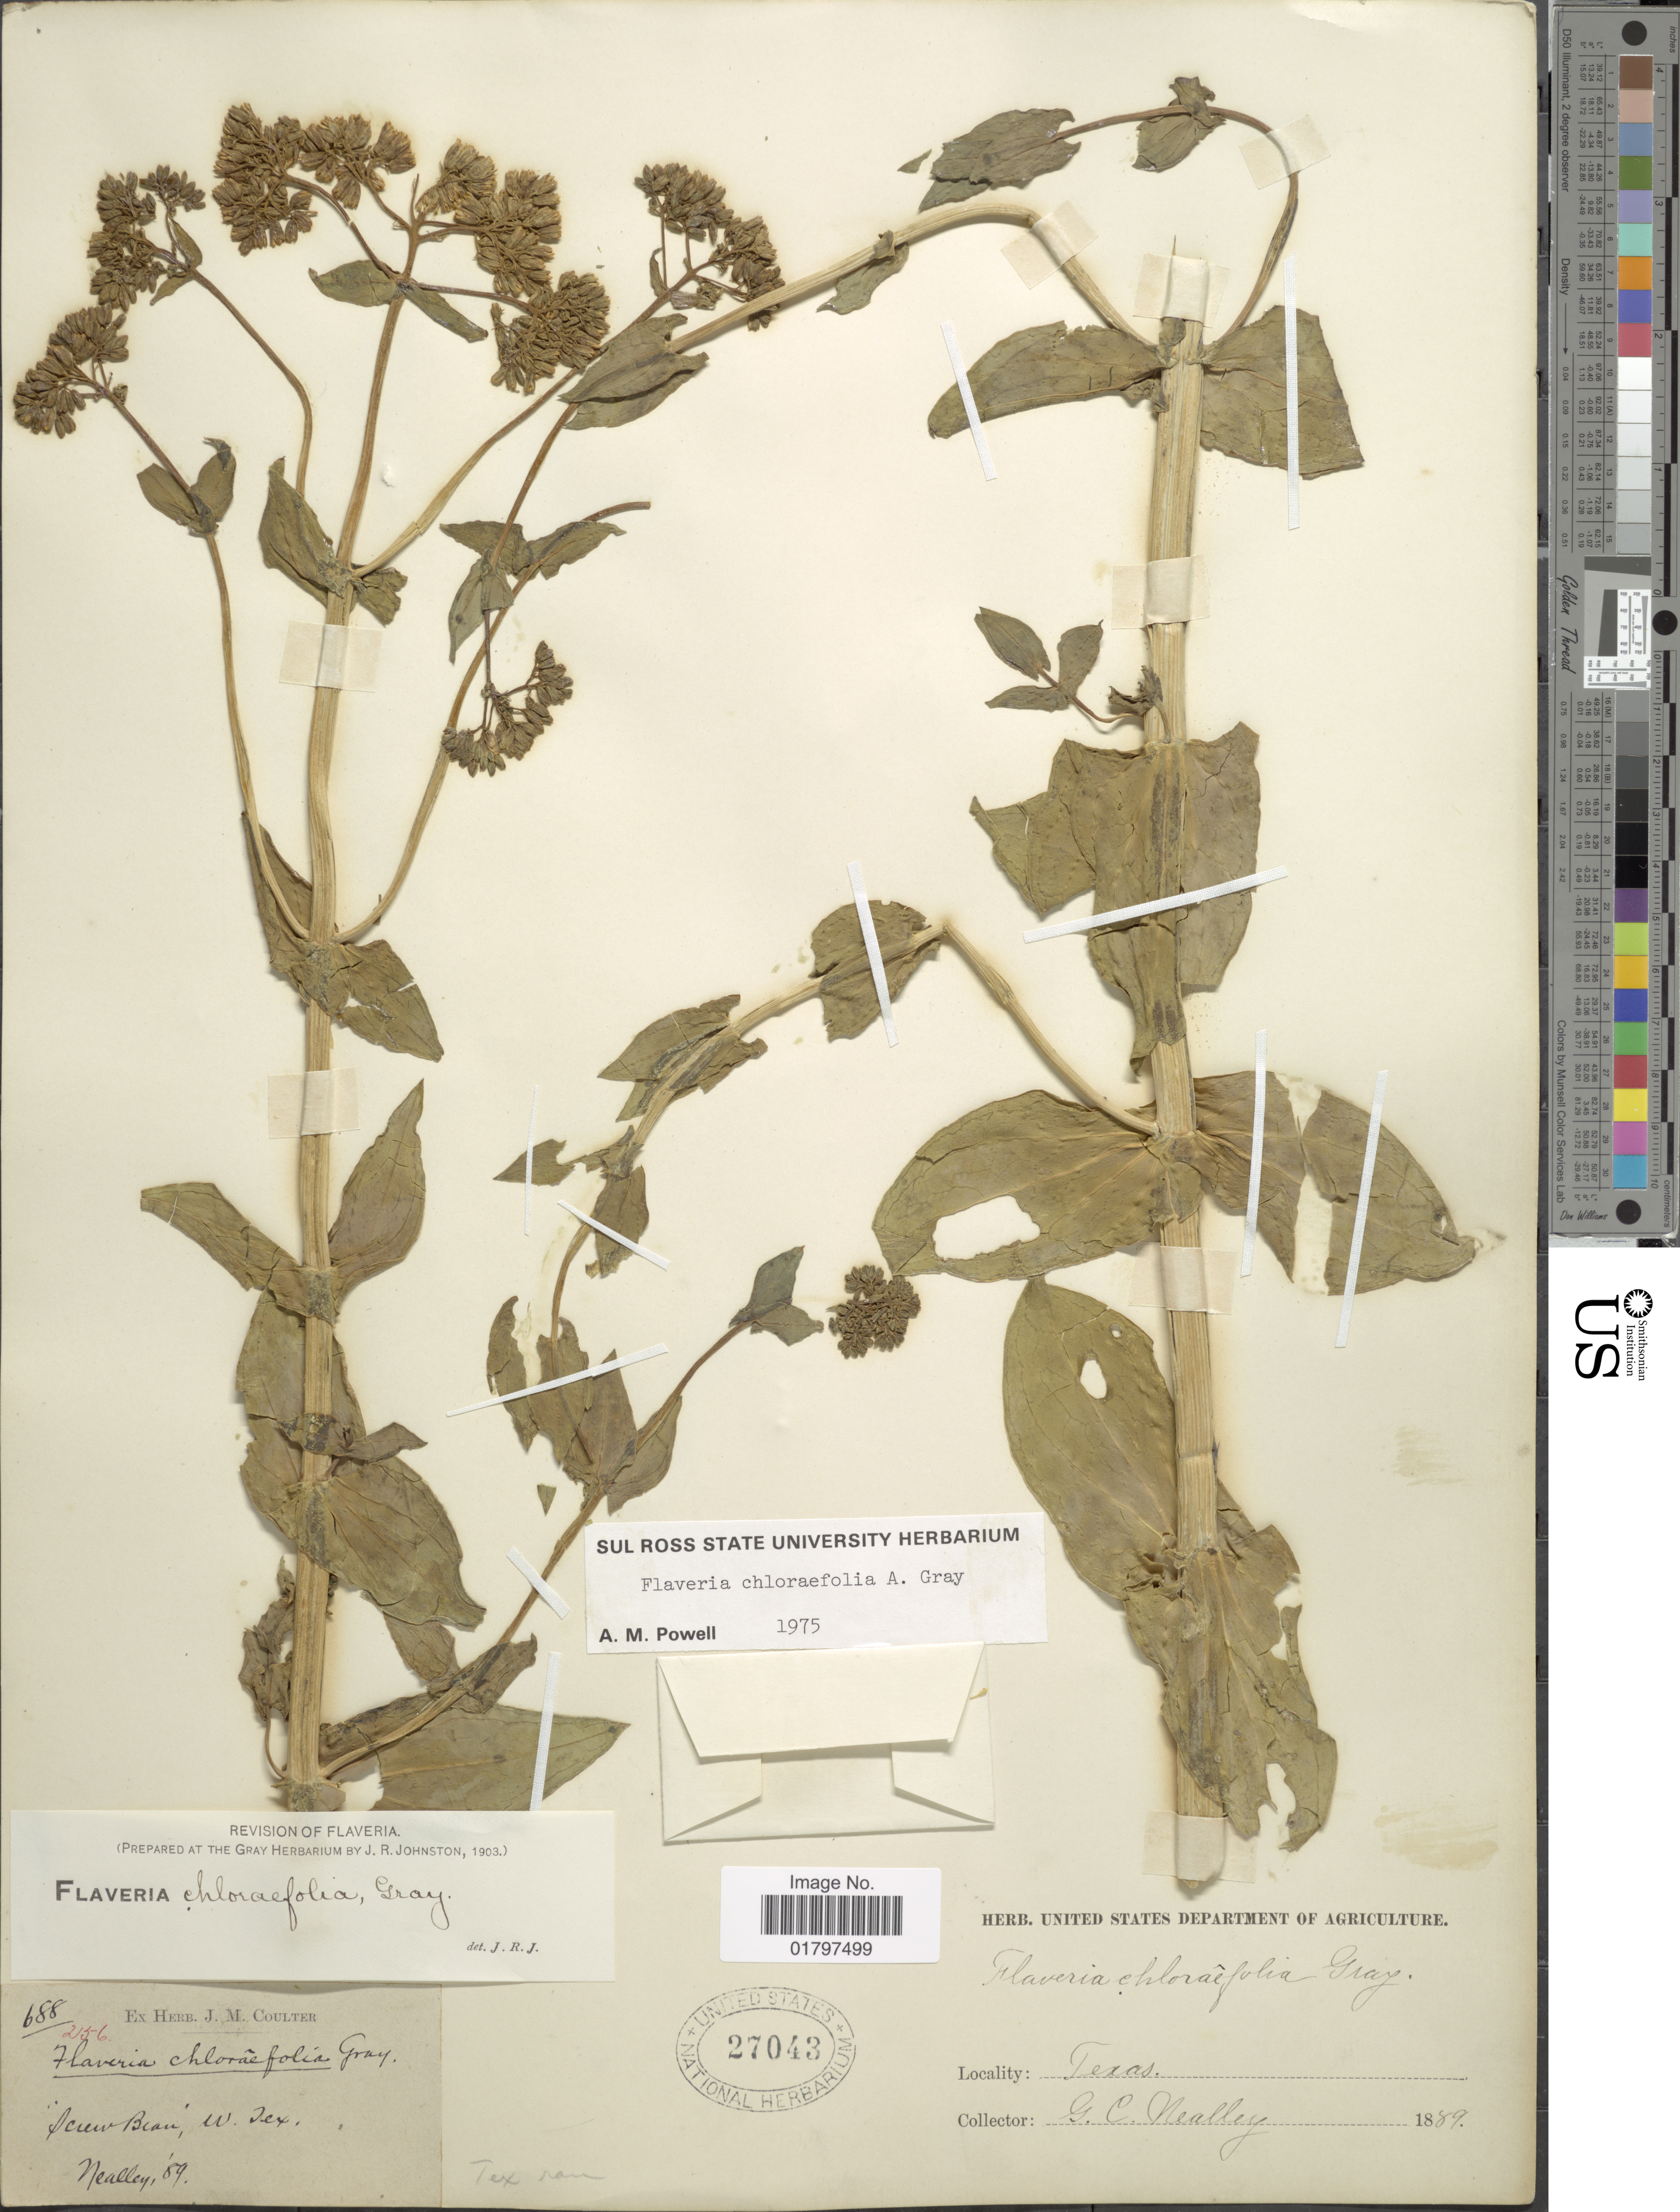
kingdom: Plantae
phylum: Tracheophyta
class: Magnoliopsida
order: Asterales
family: Asteraceae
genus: Flaveria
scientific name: Flaveria chloraefolia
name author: A. Gray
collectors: G. C. Nealley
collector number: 688/256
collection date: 1889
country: United States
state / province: Texas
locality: Scew Bean, W. Tex.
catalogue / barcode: US 27043